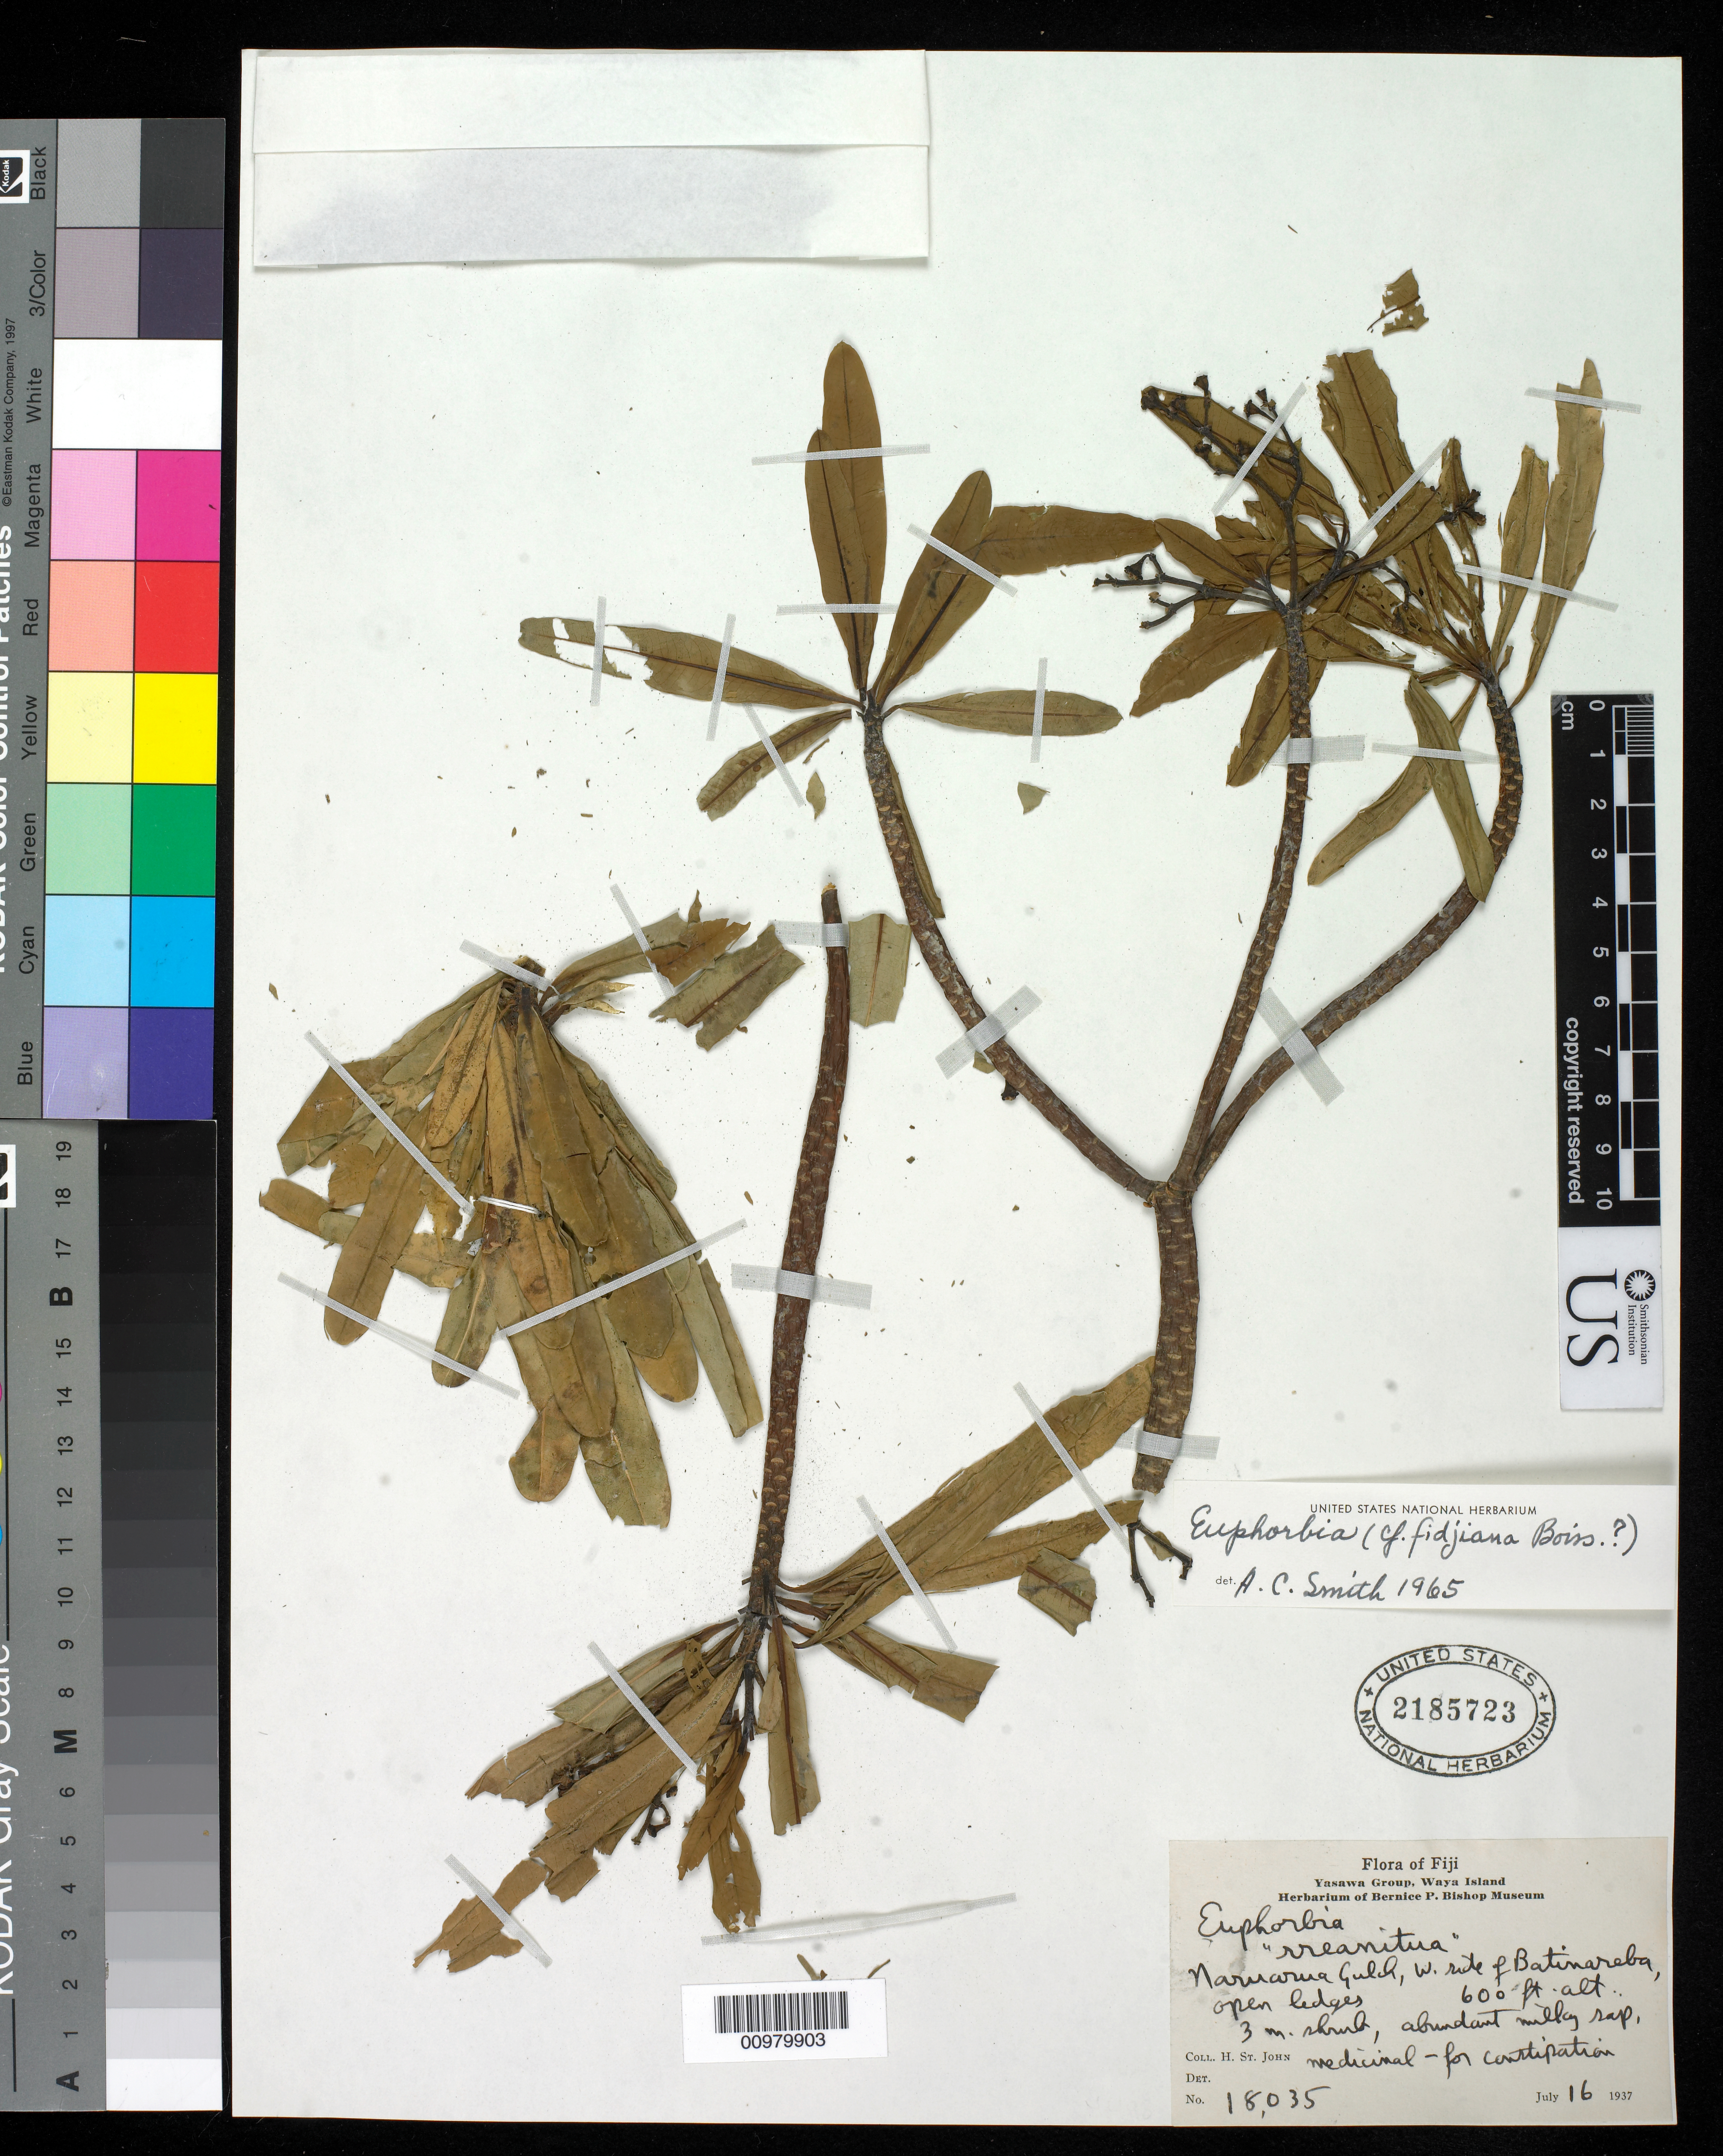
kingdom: Plantae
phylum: Tracheophyta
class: Magnoliopsida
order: Malpighiales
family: Euphorbiaceae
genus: Euphorbia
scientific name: Euphorbia plumerioides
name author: Teijsm. ex Hassk.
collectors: H. St. John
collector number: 18035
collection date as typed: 16 Jun 1937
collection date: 1937-06-16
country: Fiji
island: Waya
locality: Fiji, Yasawa Group, Waya Is., Naruarug Gulch, West side of Batinareba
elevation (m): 183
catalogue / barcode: US 2185723